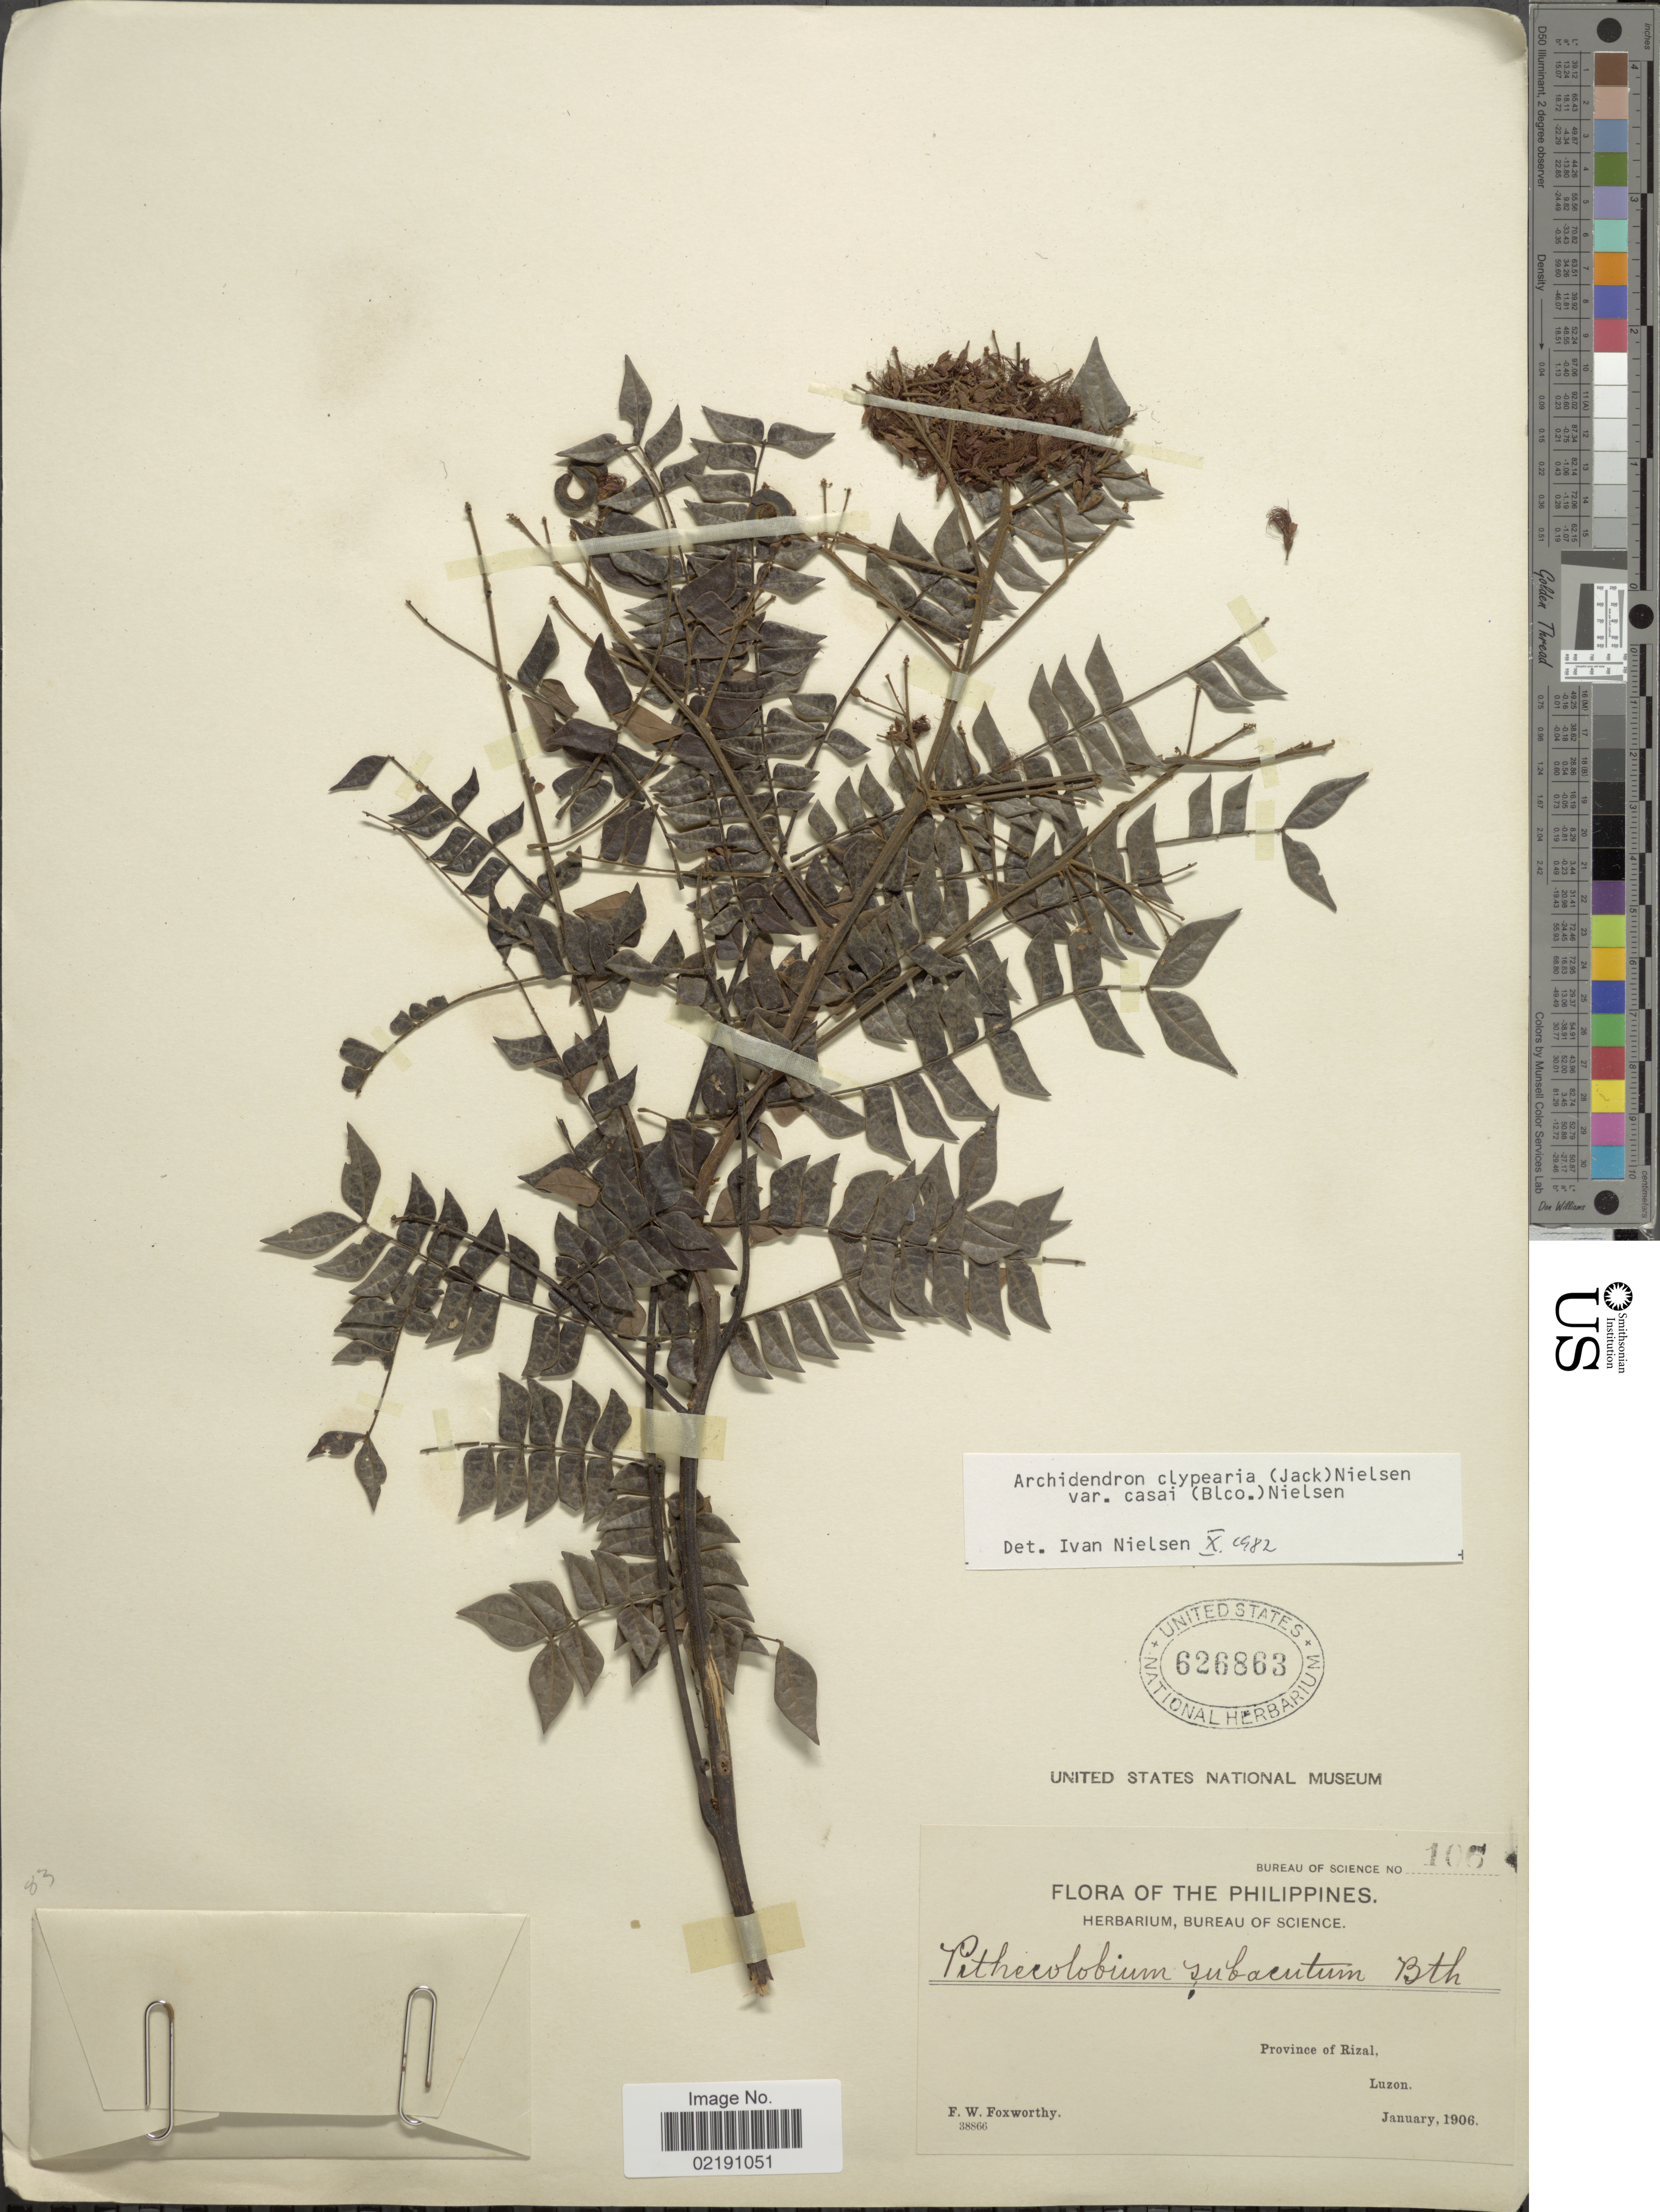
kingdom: Plantae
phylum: Tracheophyta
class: Magnoliopsida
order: Fabales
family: Fabaceae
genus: Archidendron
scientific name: Archidendron clypearia var. casai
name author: (Blanco) I.C. Nielsen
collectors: F. W. Foxworthy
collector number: Bureau of Science 105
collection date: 1906-01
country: Philippines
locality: Province of Rizal, Luzon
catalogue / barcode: US 626863